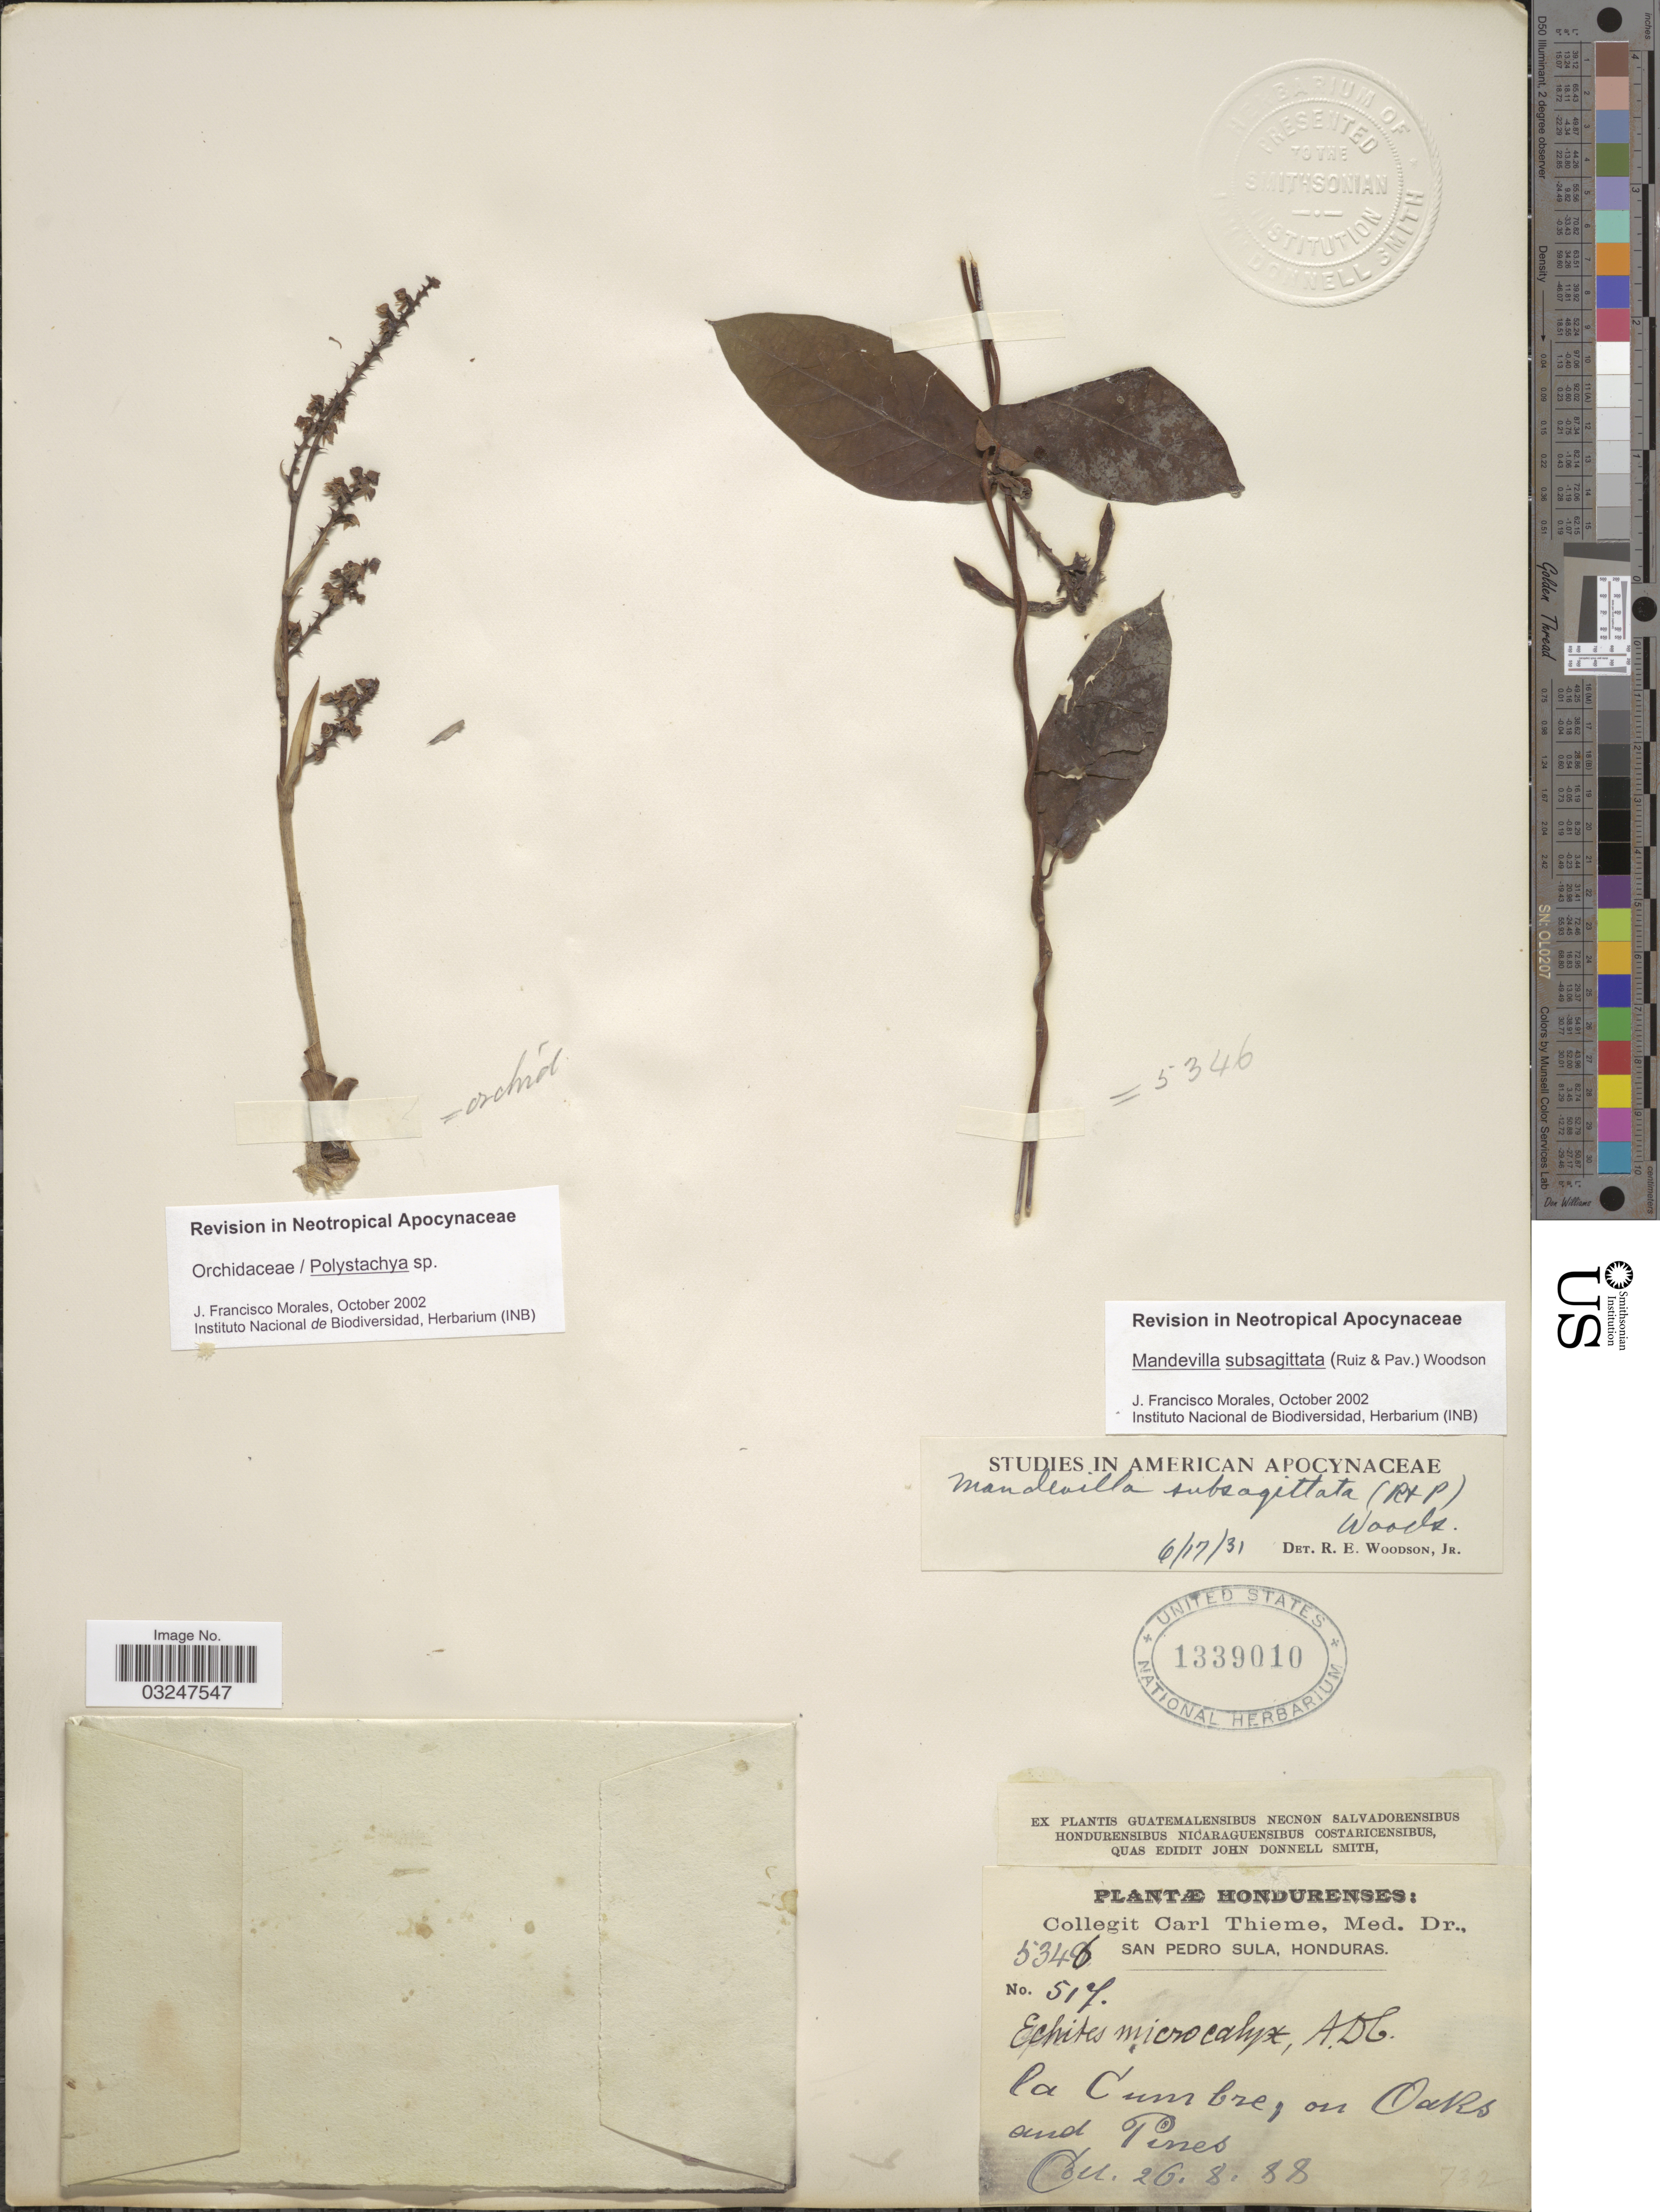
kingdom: Plantae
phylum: Tracheophyta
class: Magnoliopsida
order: Gentianales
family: Apocynaceae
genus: Mandevilla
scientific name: Mandevilla subsagittata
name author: (Ruiz & Pav.) Woodson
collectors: C. Thieme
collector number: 5346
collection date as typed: Transcribed d/m/y: 26/8/88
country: Honduras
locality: San Pedro Sula, la Cumbre.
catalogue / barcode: US 1339010